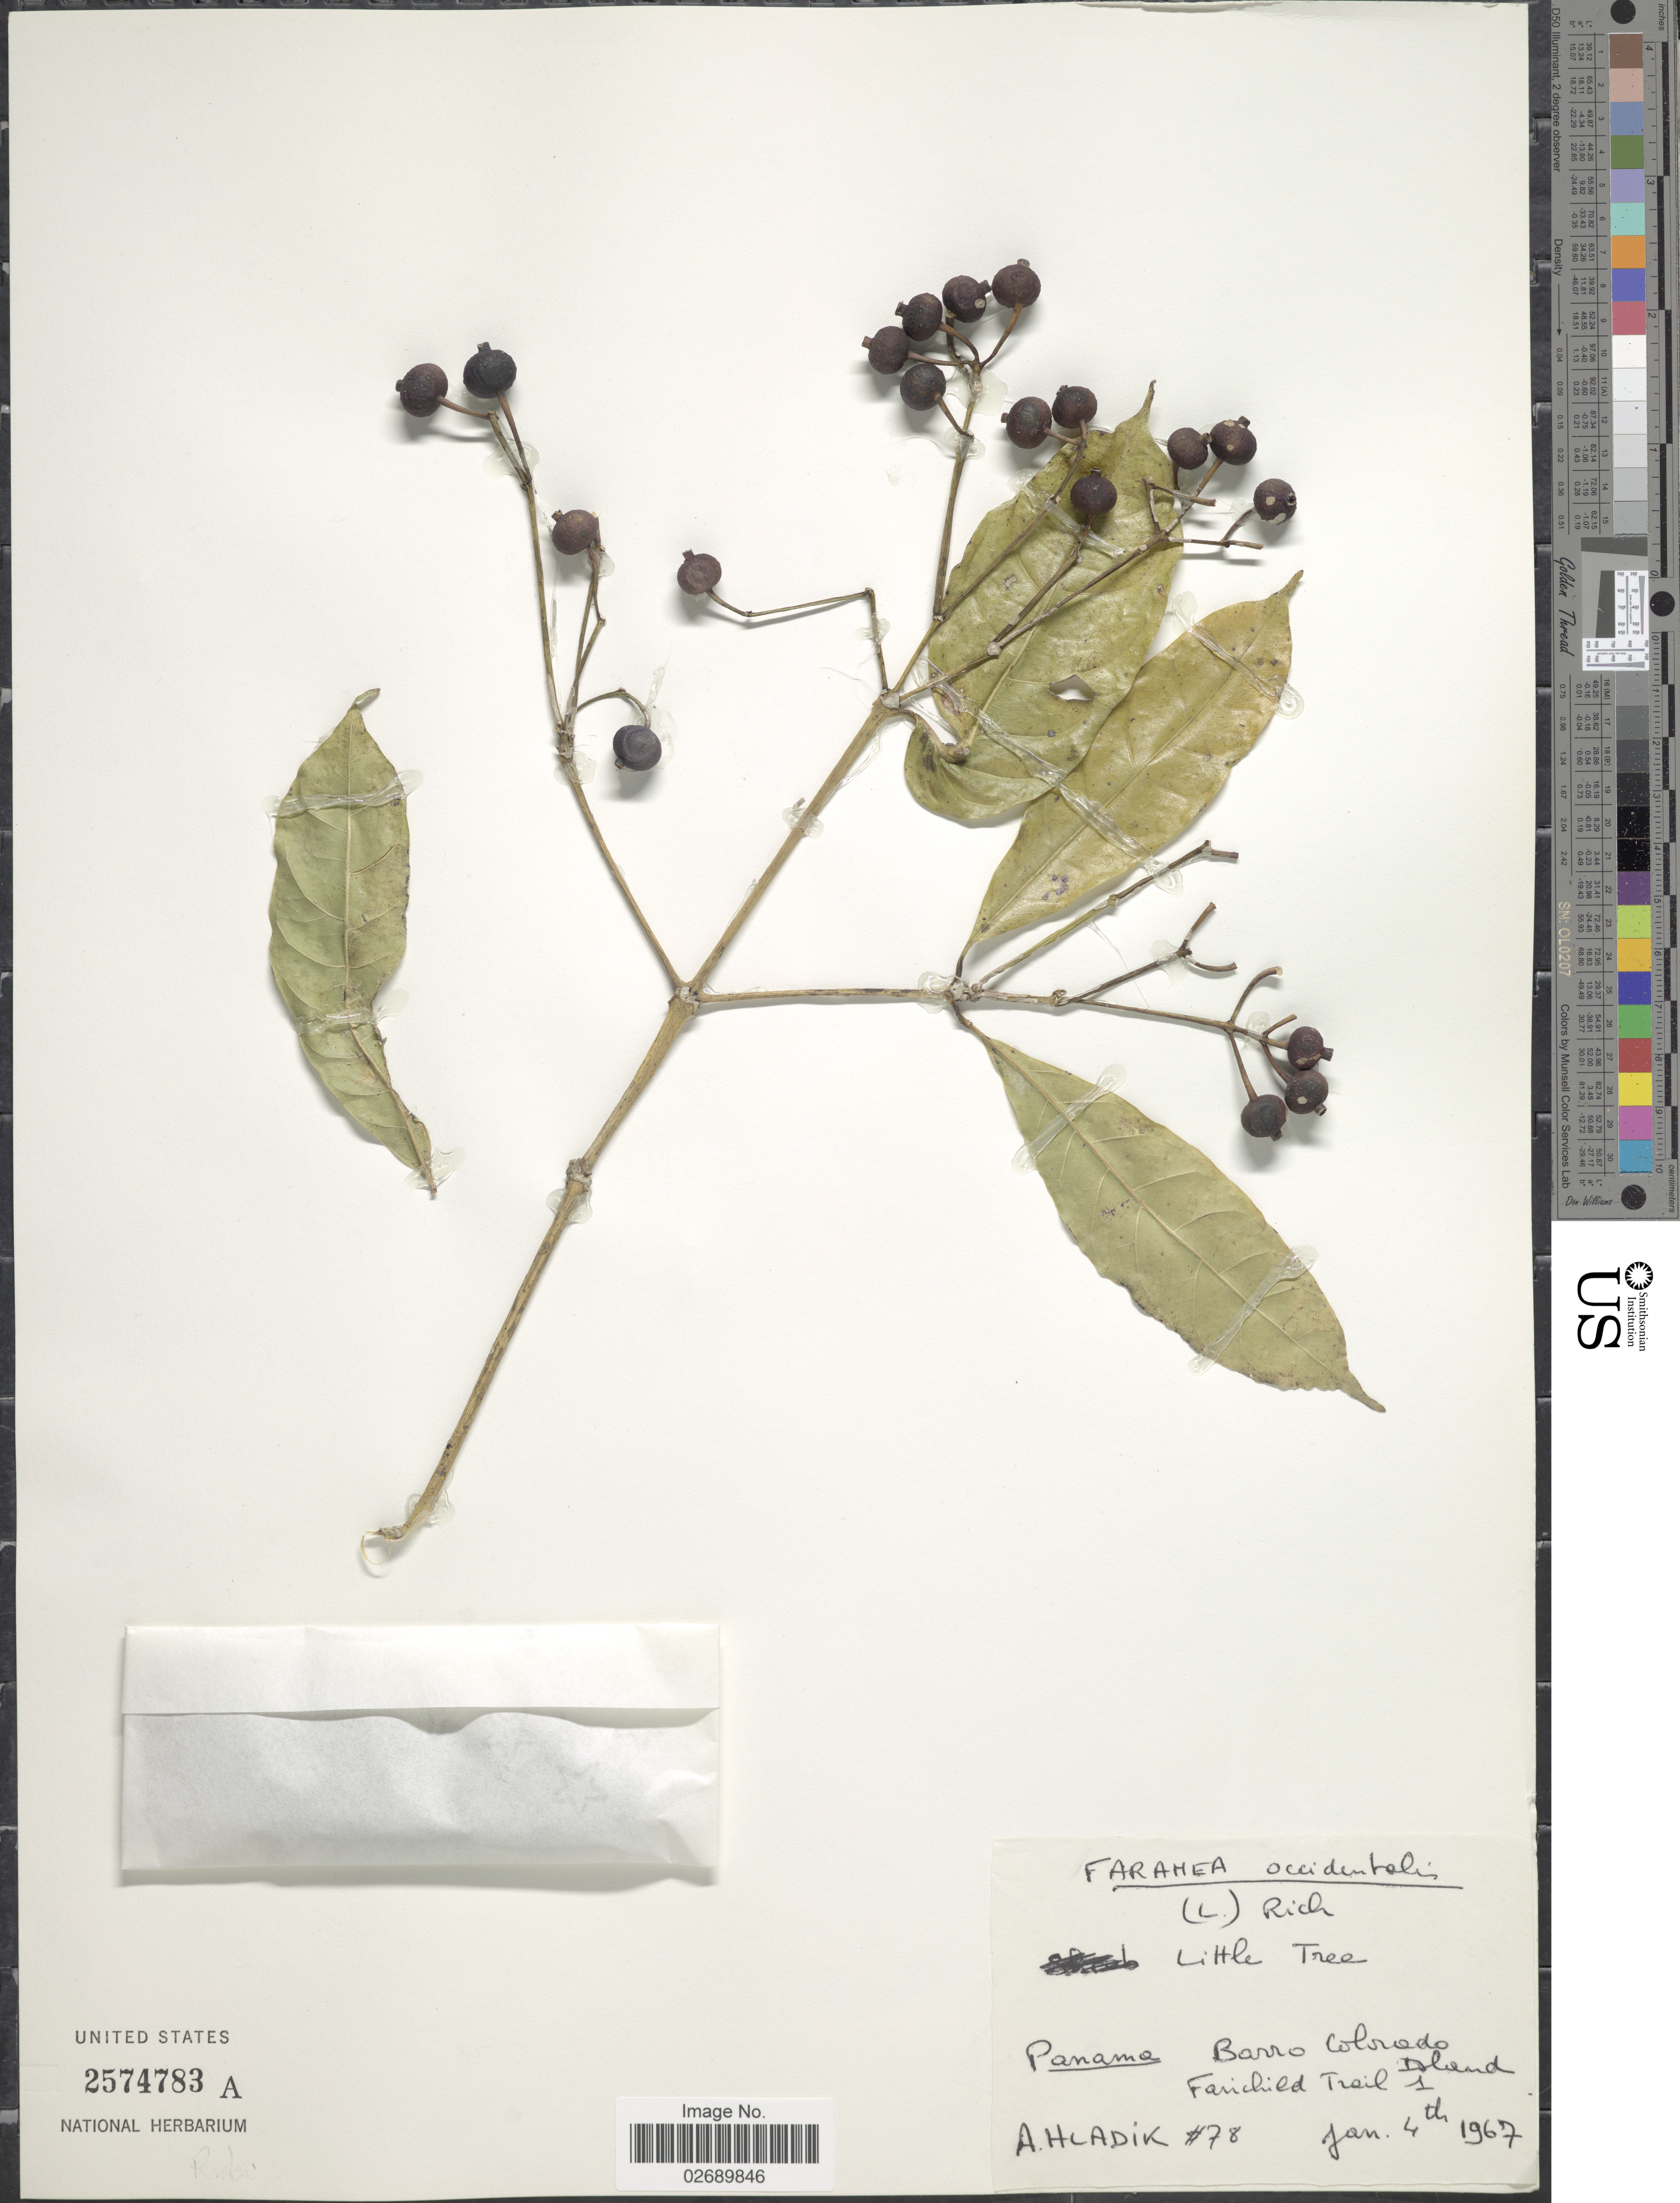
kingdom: Plantae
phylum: Tracheophyta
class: Magnoliopsida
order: Gentianales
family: Rubiaceae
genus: Faramea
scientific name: Faramea occidentalis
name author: (L.) A. Rich.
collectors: A. Hladik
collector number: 78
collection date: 1967-01-04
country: Panama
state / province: Panamá Oeste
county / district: Canal Zone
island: Barro Colorado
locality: Barro Colorado Island. Fairchild Trail 1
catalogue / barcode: US 2574783A